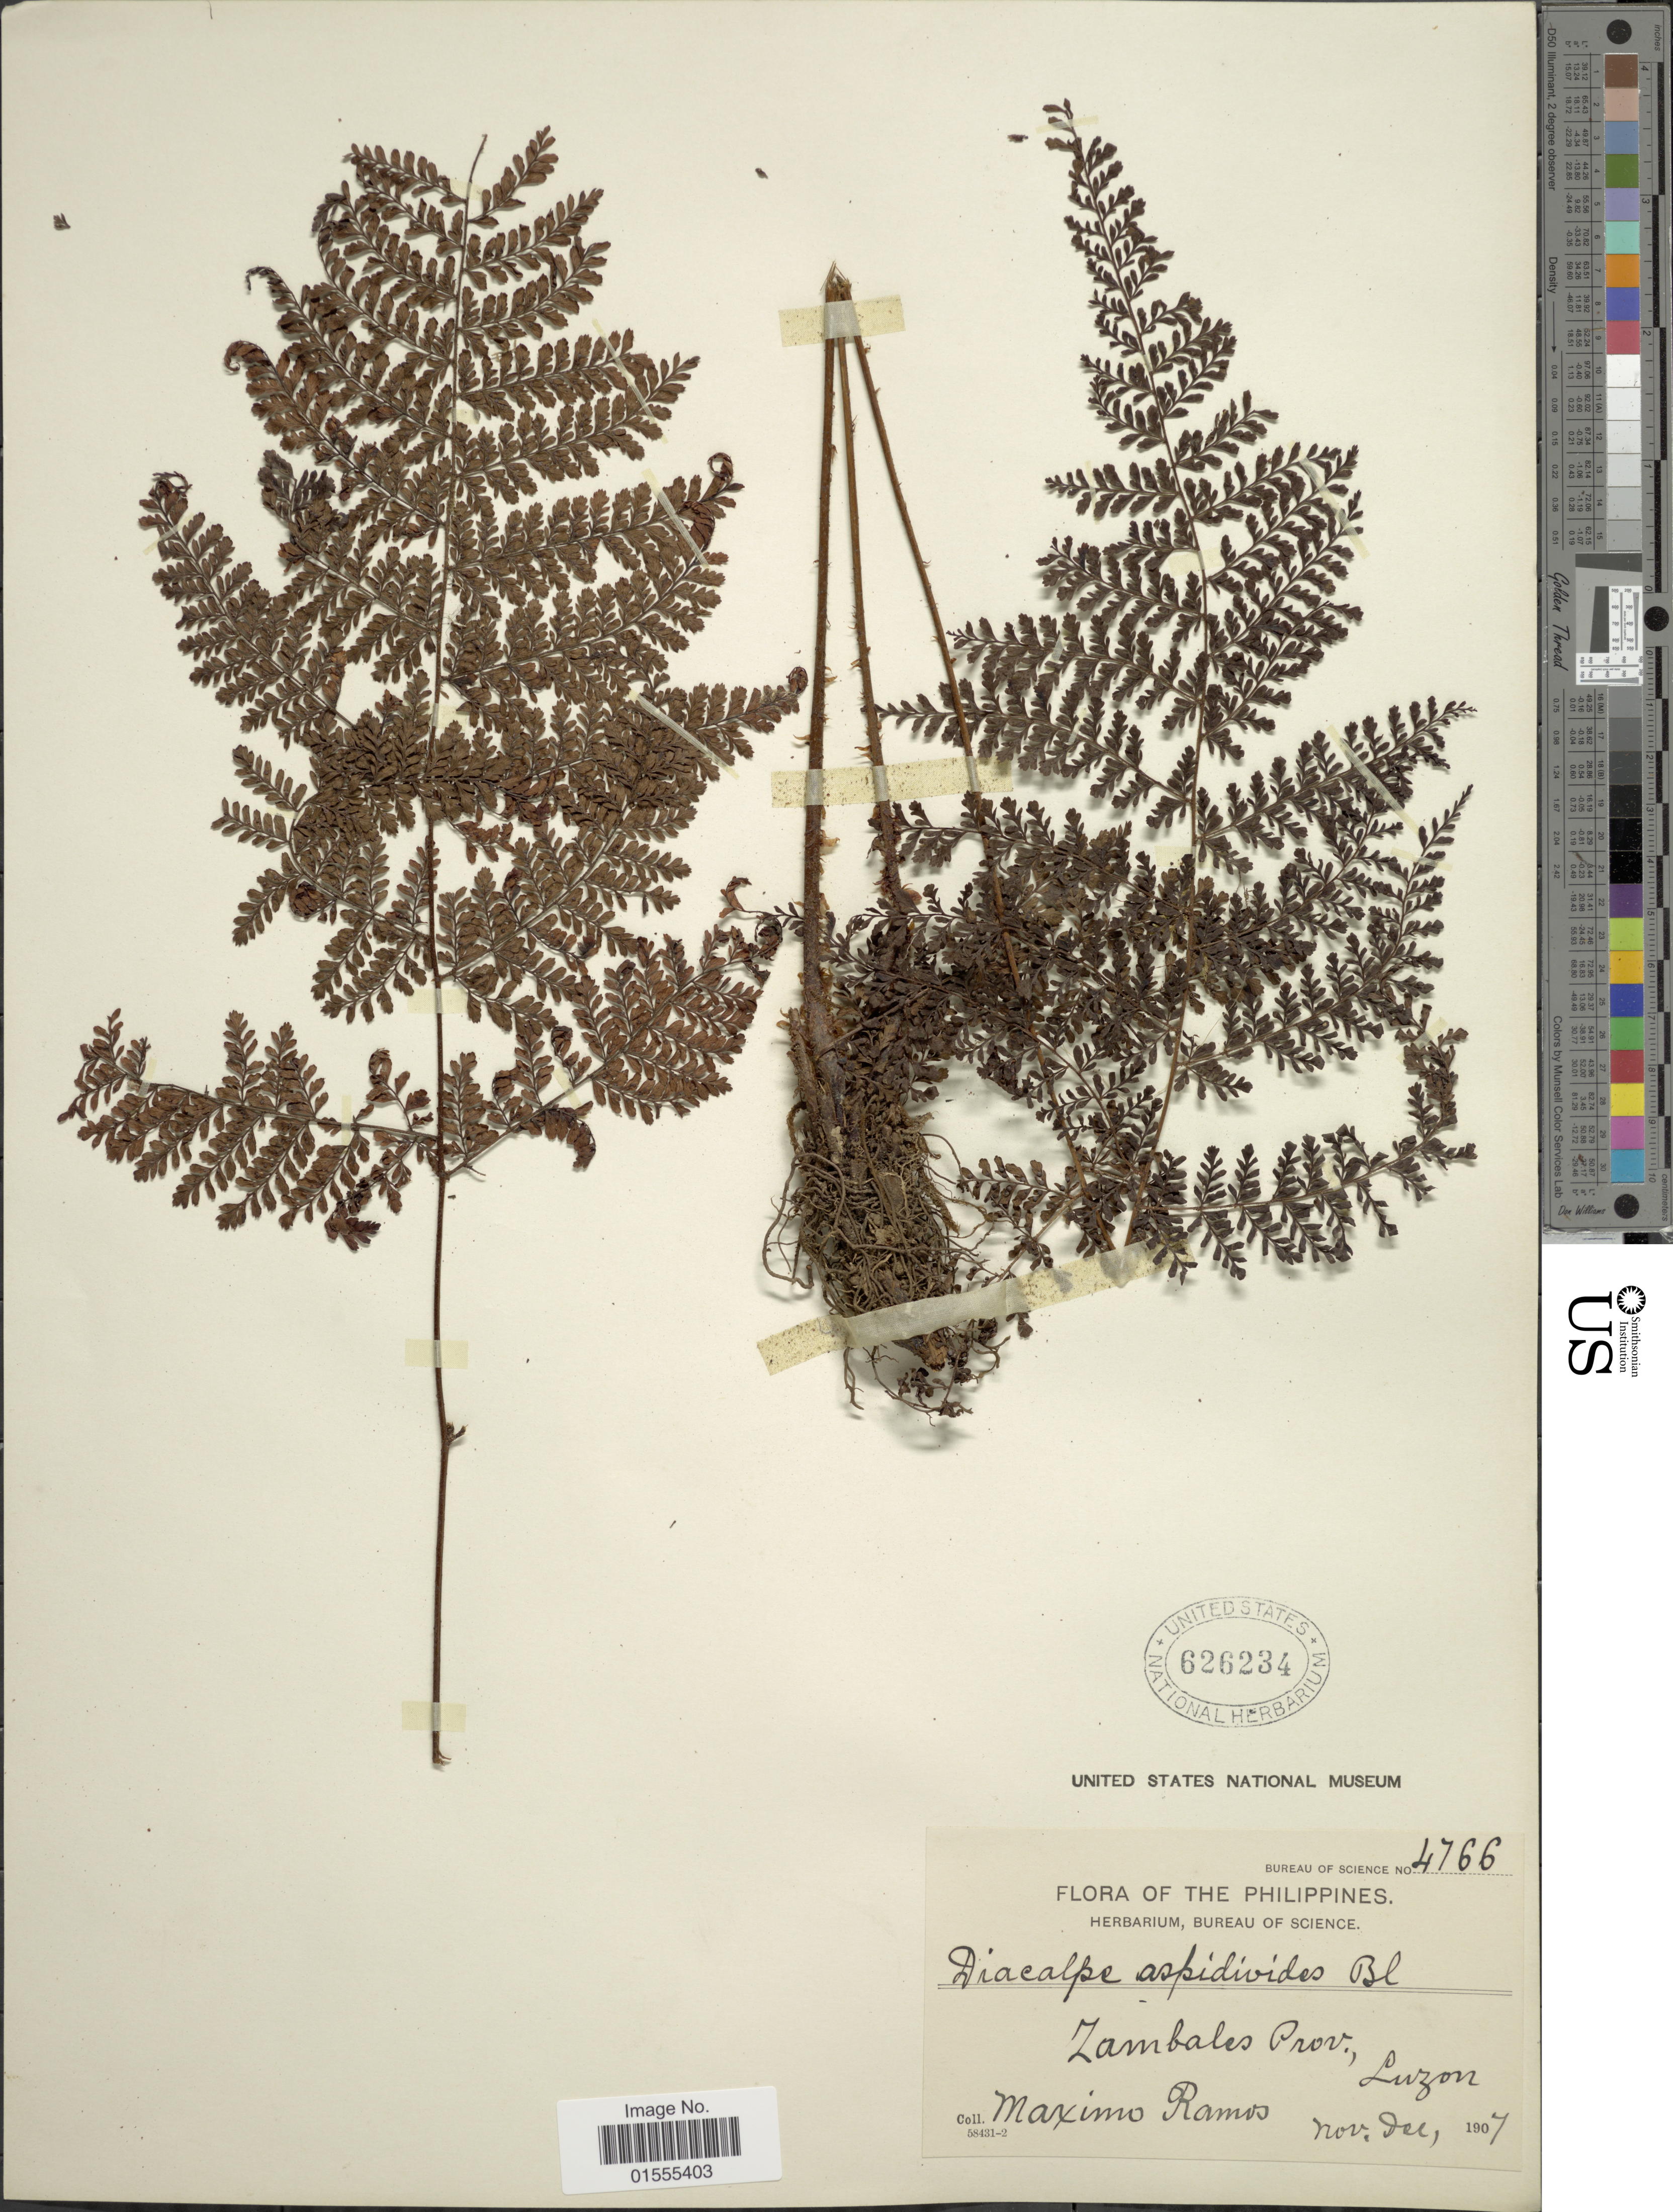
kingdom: Plantae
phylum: Tracheophyta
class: Polypodiopsida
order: Polypodiales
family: Dryopteridaceae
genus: Dryopteris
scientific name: Dryopteris pseudocaenopteris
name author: (Kunze) Li Bing Zhang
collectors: M. Ramos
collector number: Bureau of Science 4766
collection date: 1907-11/1907-12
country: Philippines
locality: Zambales Prov., Luzon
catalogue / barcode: US 626234